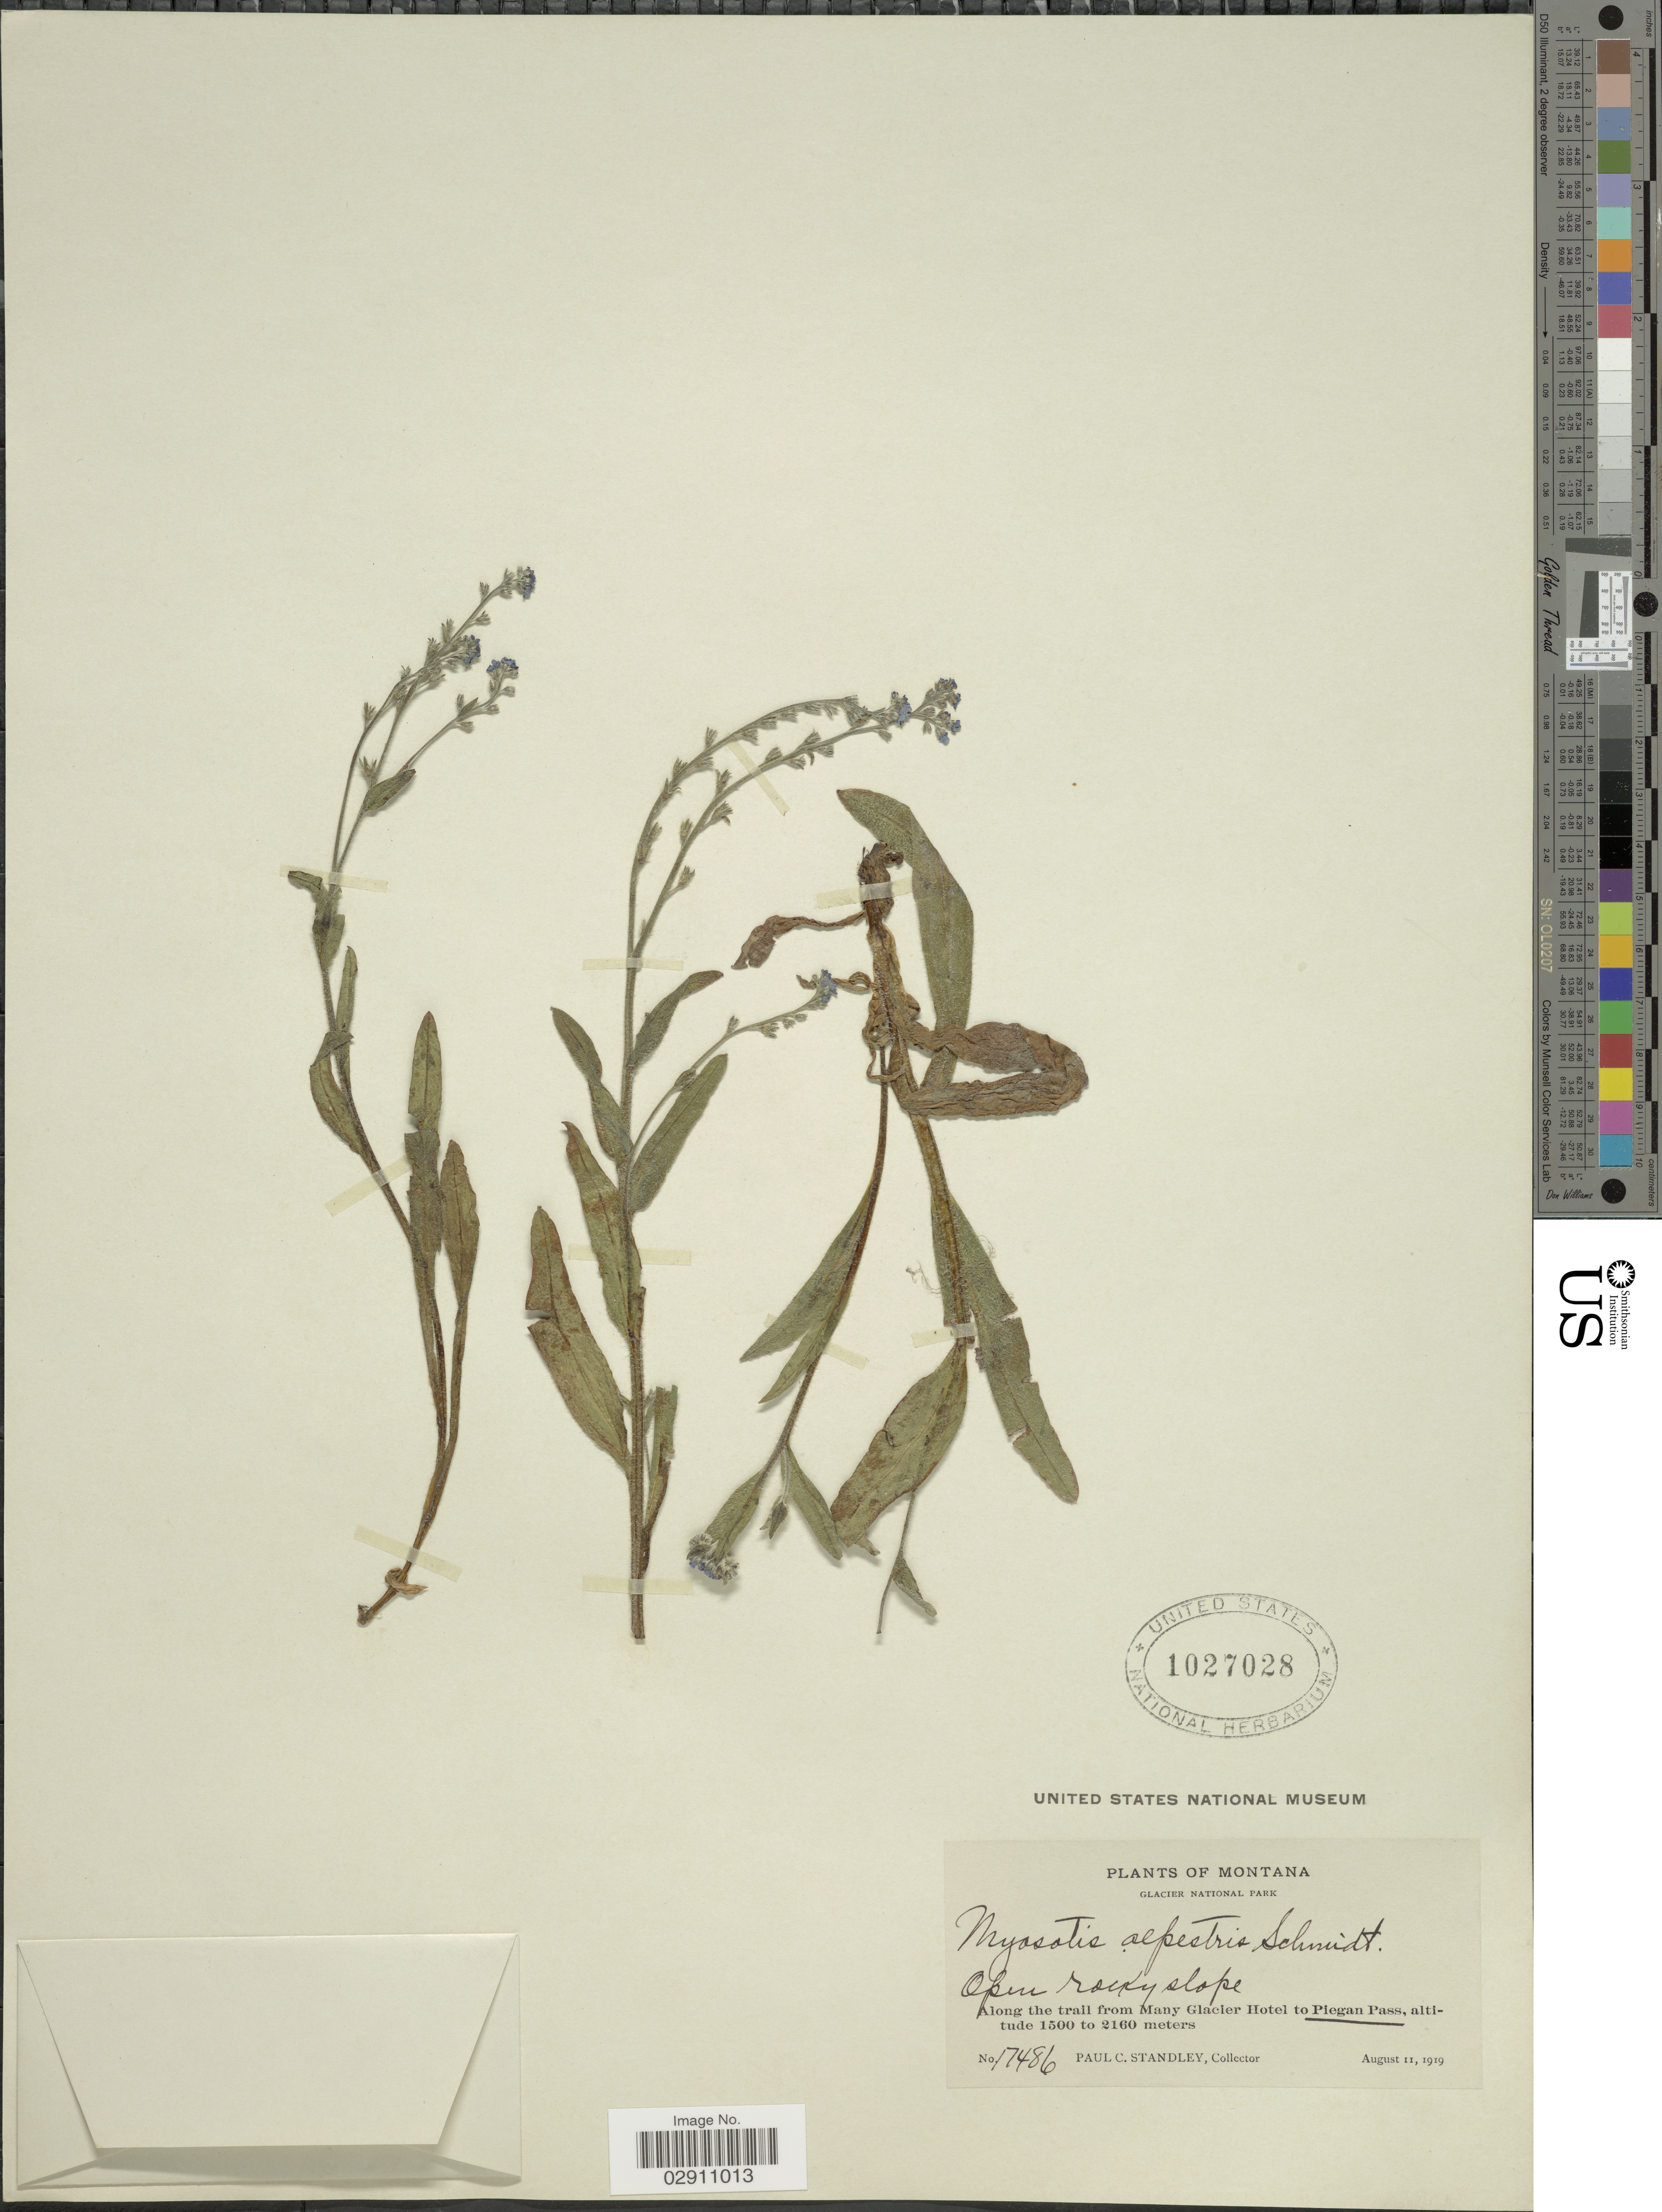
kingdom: Plantae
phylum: Tracheophyta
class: Magnoliopsida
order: Boraginales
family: Boraginaceae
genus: Myosotis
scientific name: Myosotis alpestris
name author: F.W. Schmidt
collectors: P. C. Standley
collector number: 17486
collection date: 1919-08-11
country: United States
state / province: Montana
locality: Glacier National Park. Open rocky slope. Along the trail from Many Glacier Hotel to Piegan Pass.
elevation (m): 1500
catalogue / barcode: US 1027028